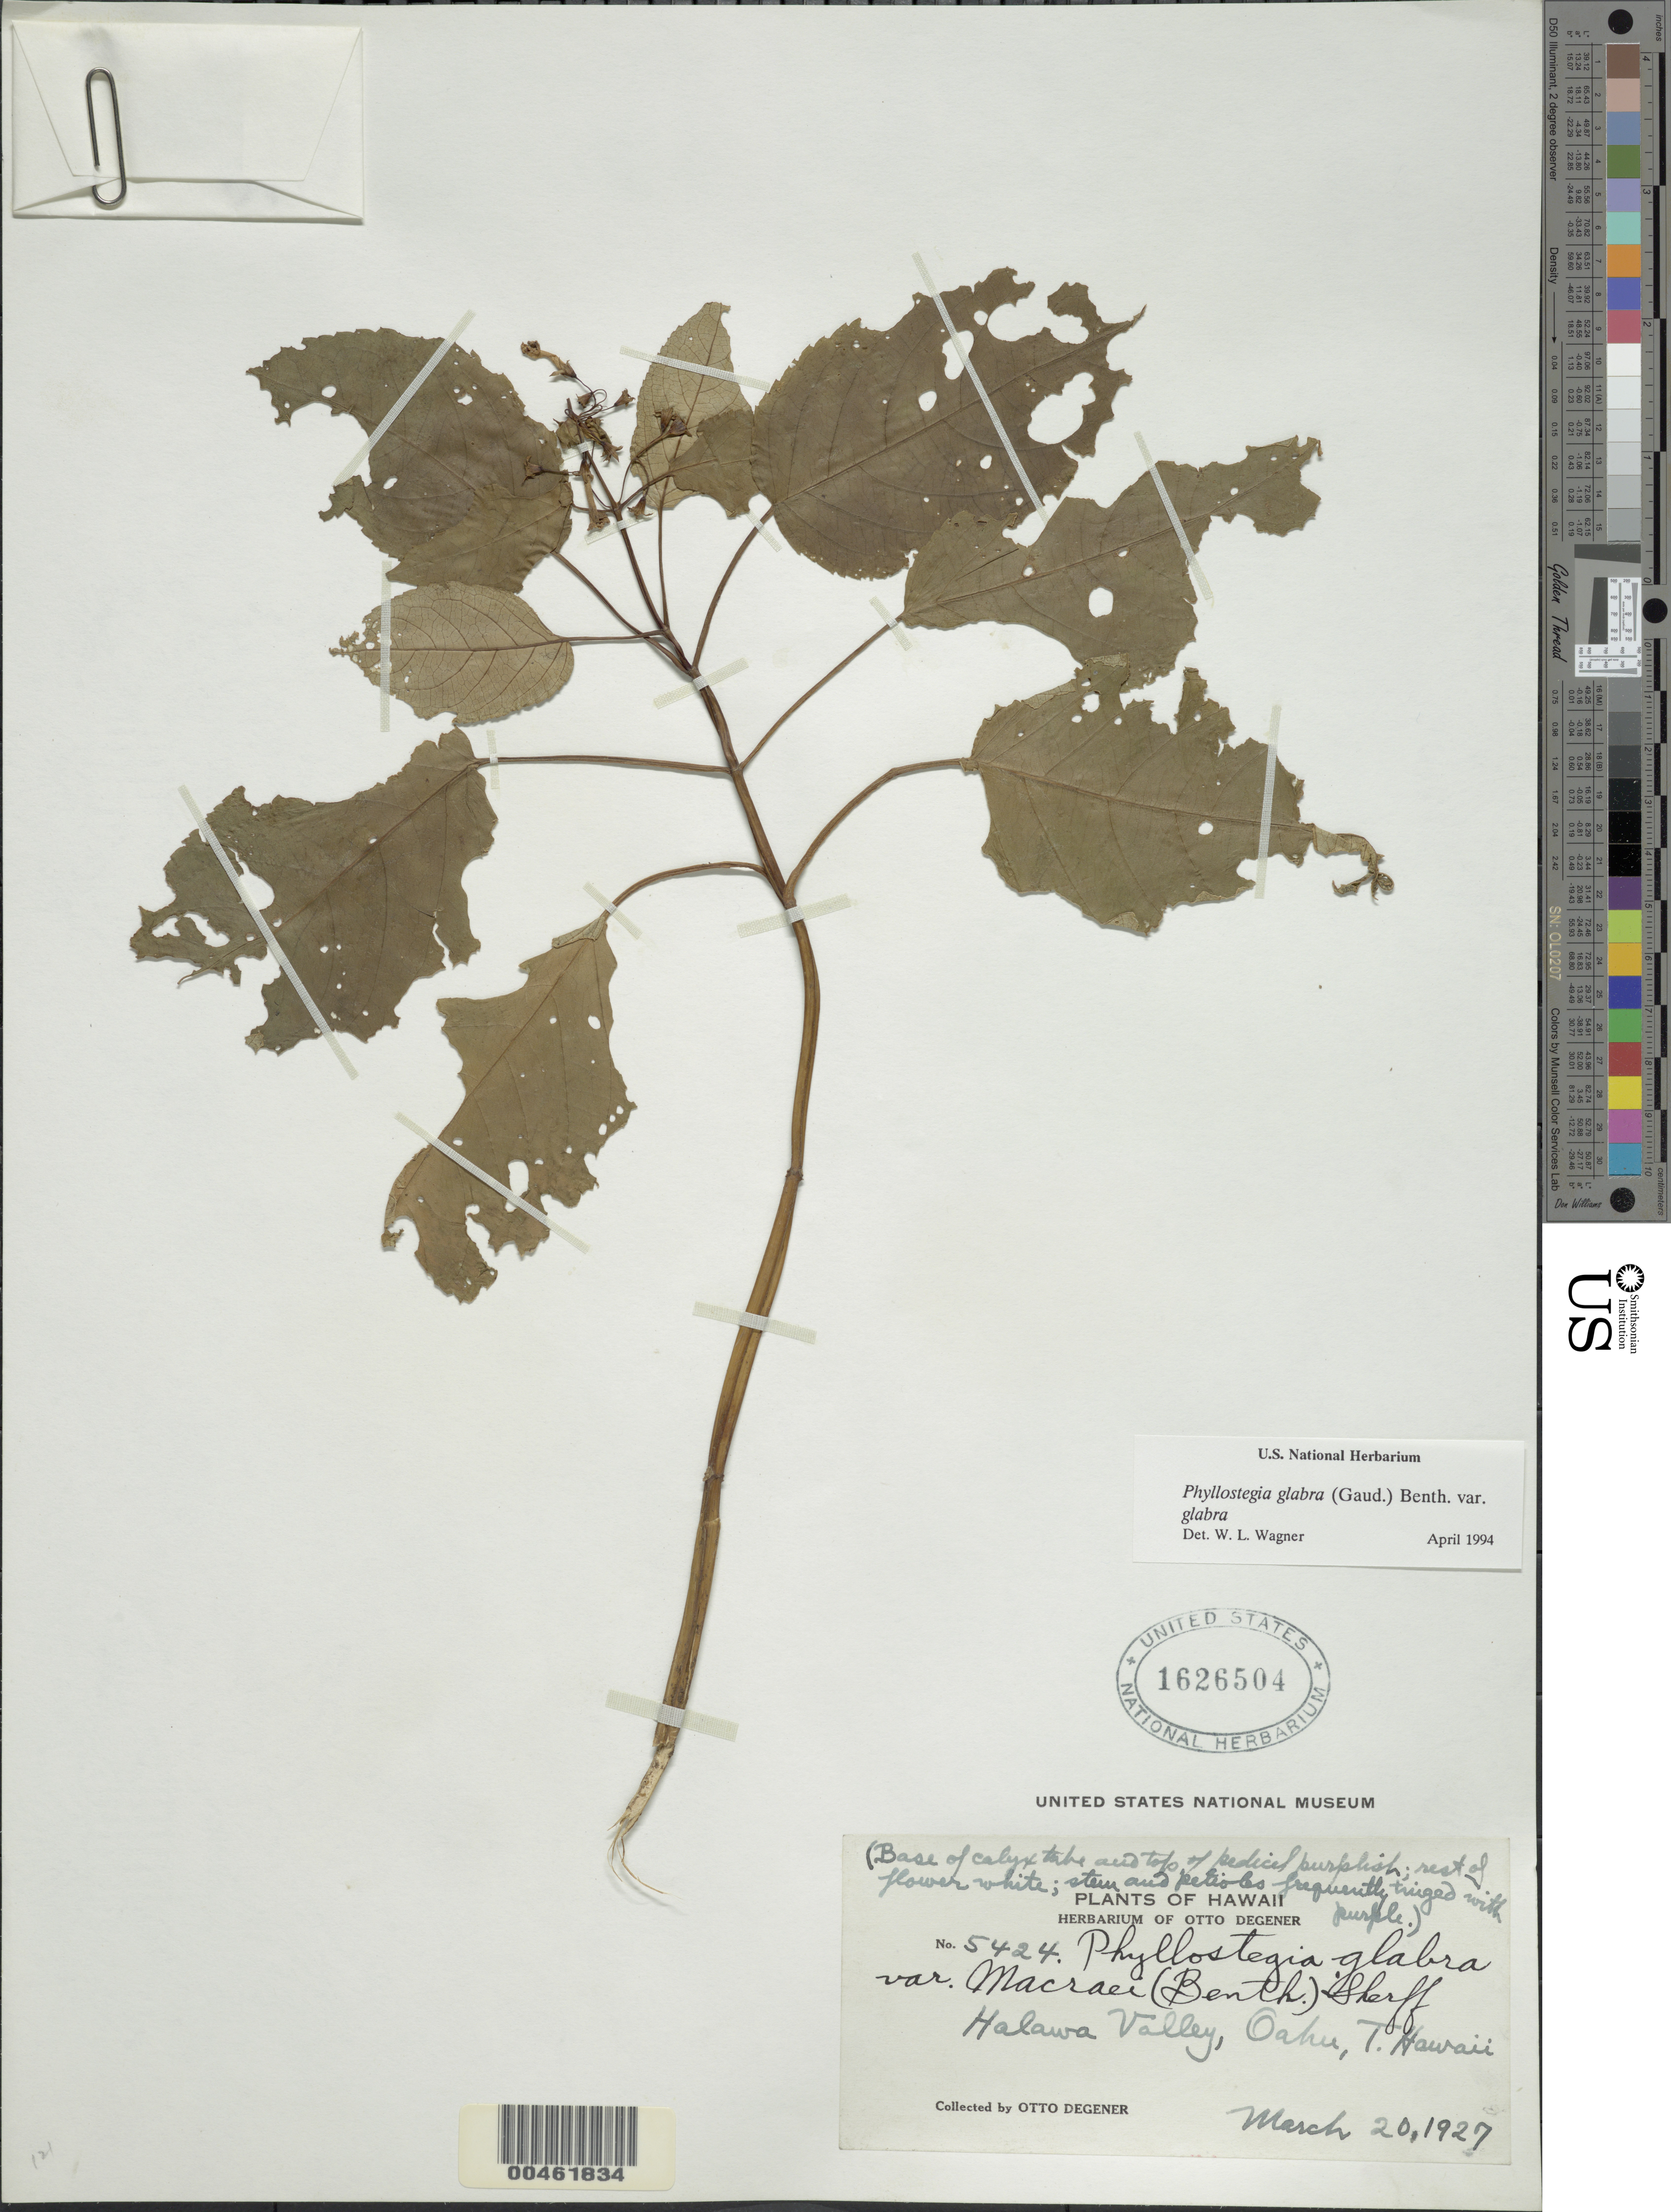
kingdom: Plantae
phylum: Tracheophyta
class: Magnoliopsida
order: Lamiales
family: Lamiaceae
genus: Phyllostegia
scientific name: Phyllostegia glabra var. glabra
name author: (Gaudich.) Benth.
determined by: Wagner, W. L., (BOT), Smithsonian Institution - National Museum of Natural History (UNITED STATES)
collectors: O. Degener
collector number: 5424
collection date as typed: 20 Mar 1927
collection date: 1927-03-20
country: United States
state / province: Hawaii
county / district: Kauai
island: Kaua'i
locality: Halawa Valley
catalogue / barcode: US 1626504